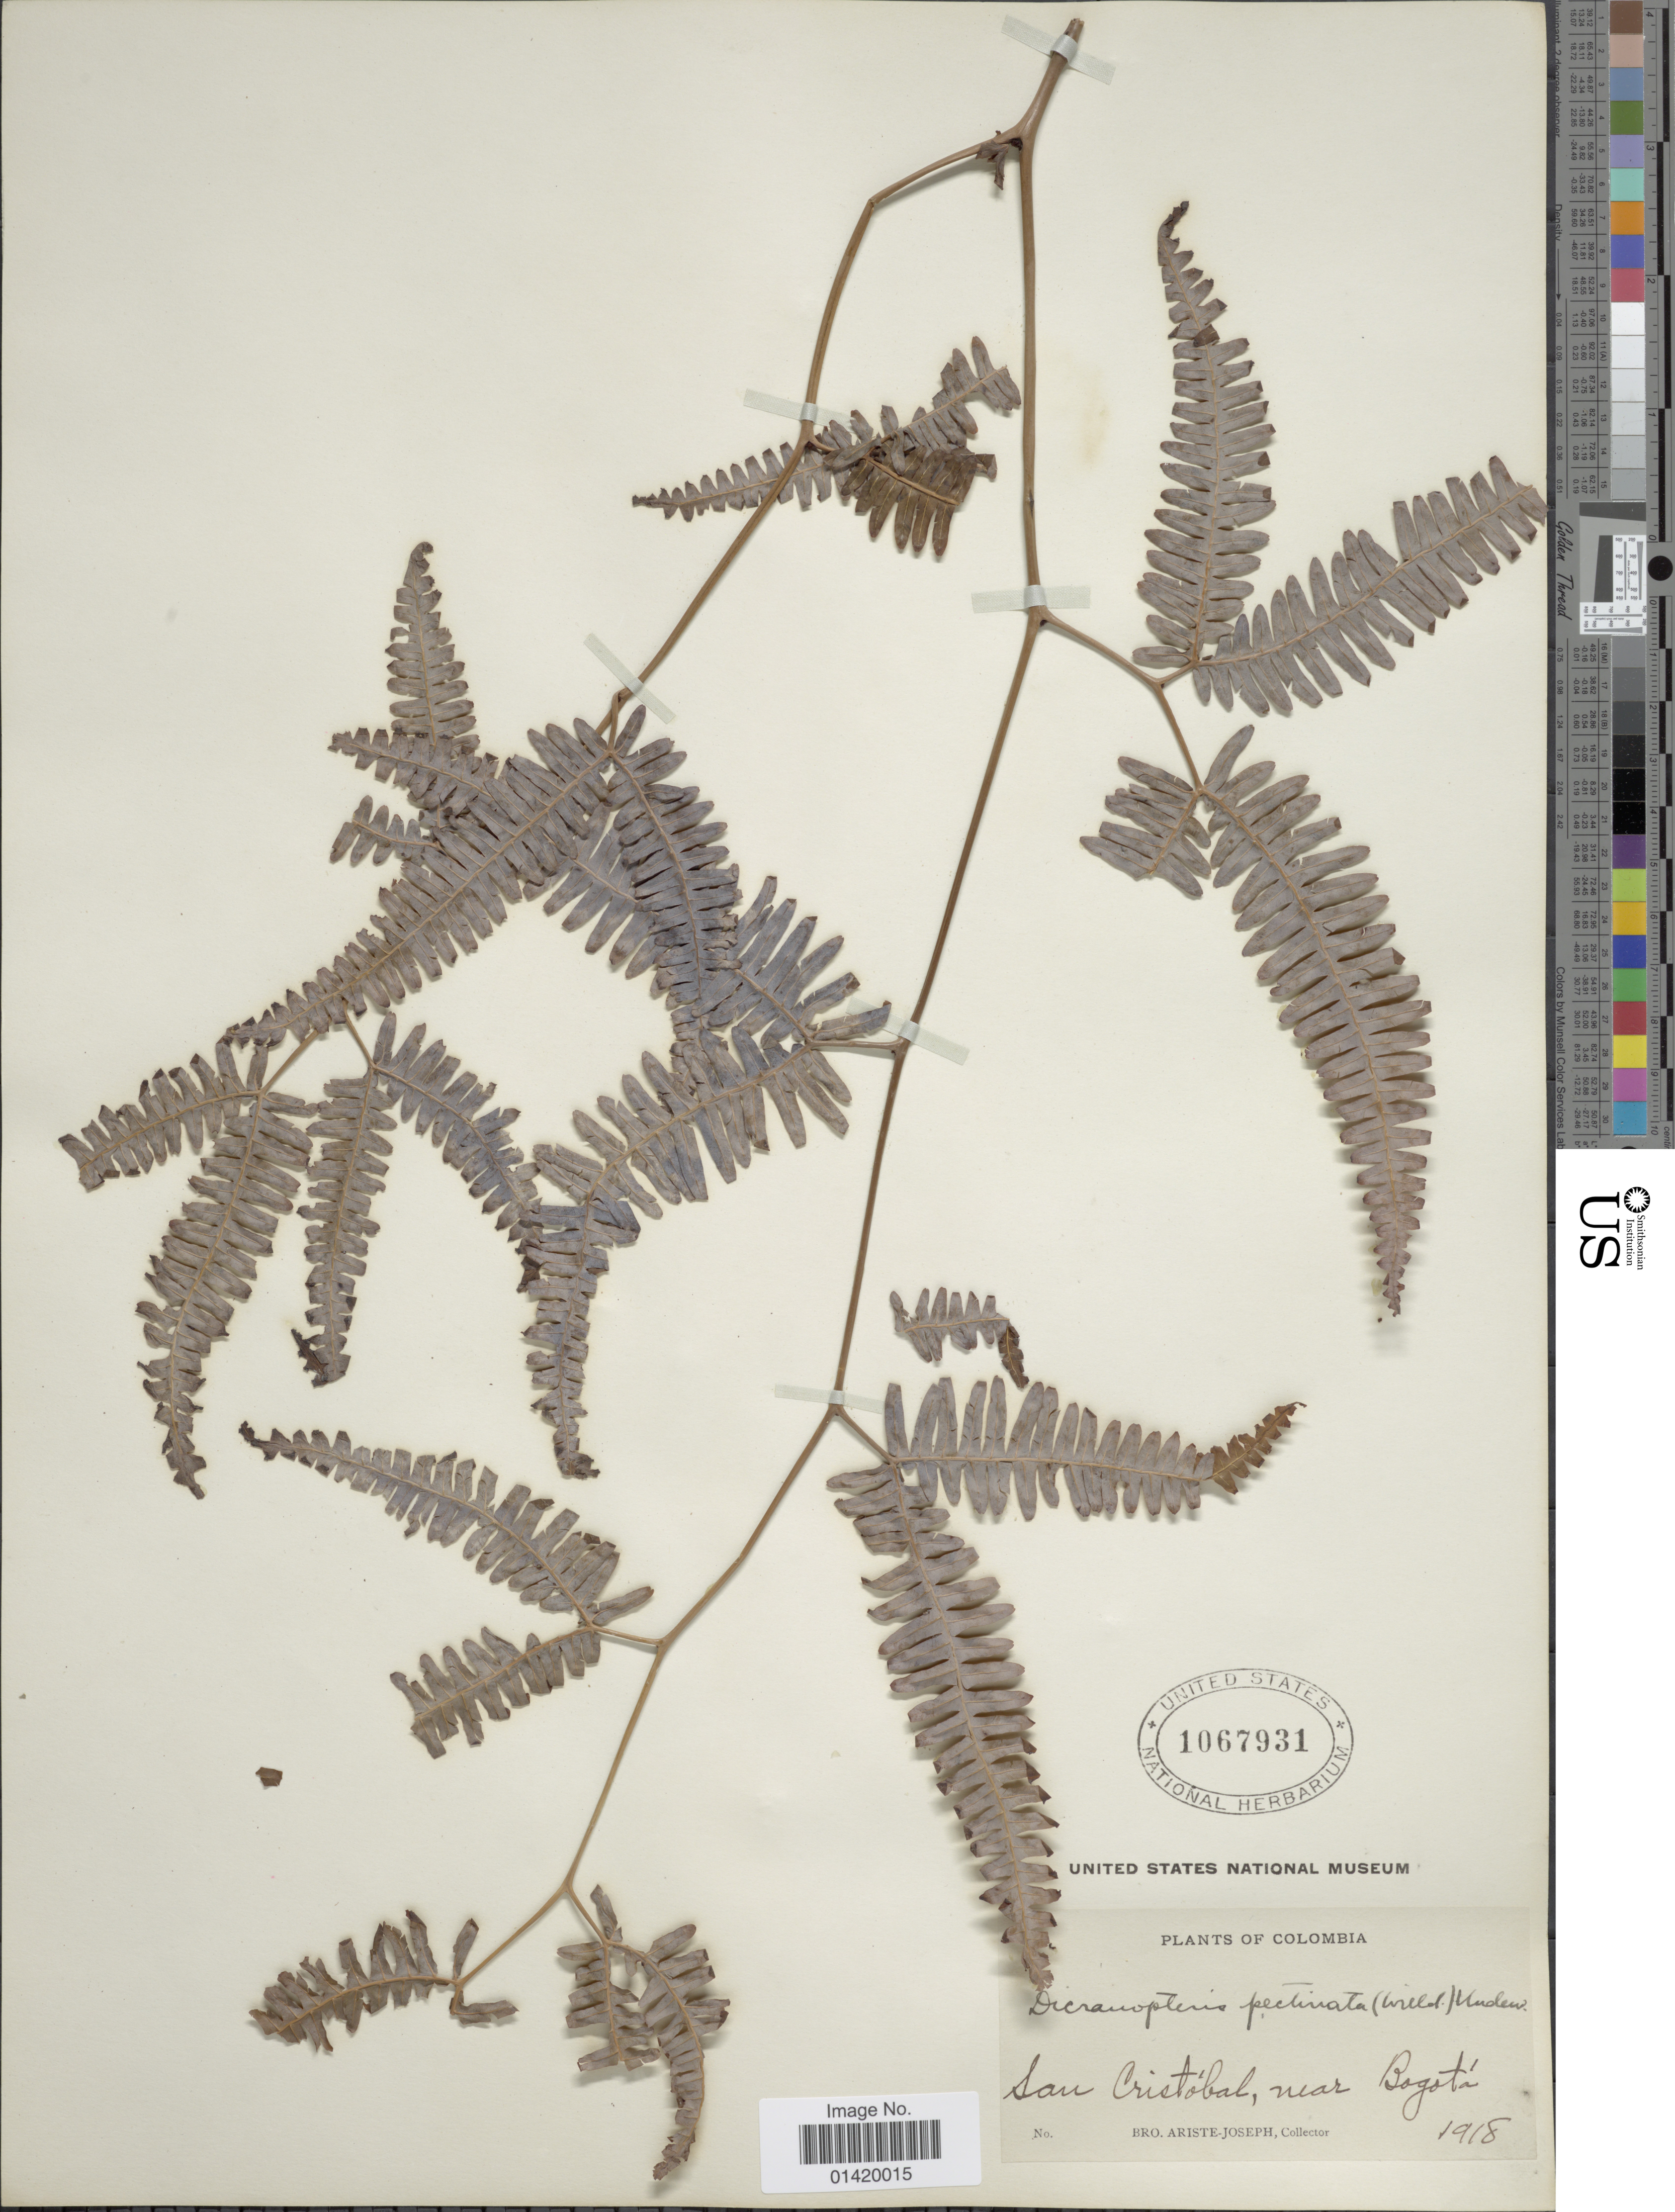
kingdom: Plantae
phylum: Tracheophyta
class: Polypodiopsida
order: Gleicheniales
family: Gleicheniaceae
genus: Gleichenella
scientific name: Gleichenella pectinata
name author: (Willd.) Ching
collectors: Bro. Ariste-Joseph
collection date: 1918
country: Colombia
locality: San Cristobal, near Bogotá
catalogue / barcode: US 1067931